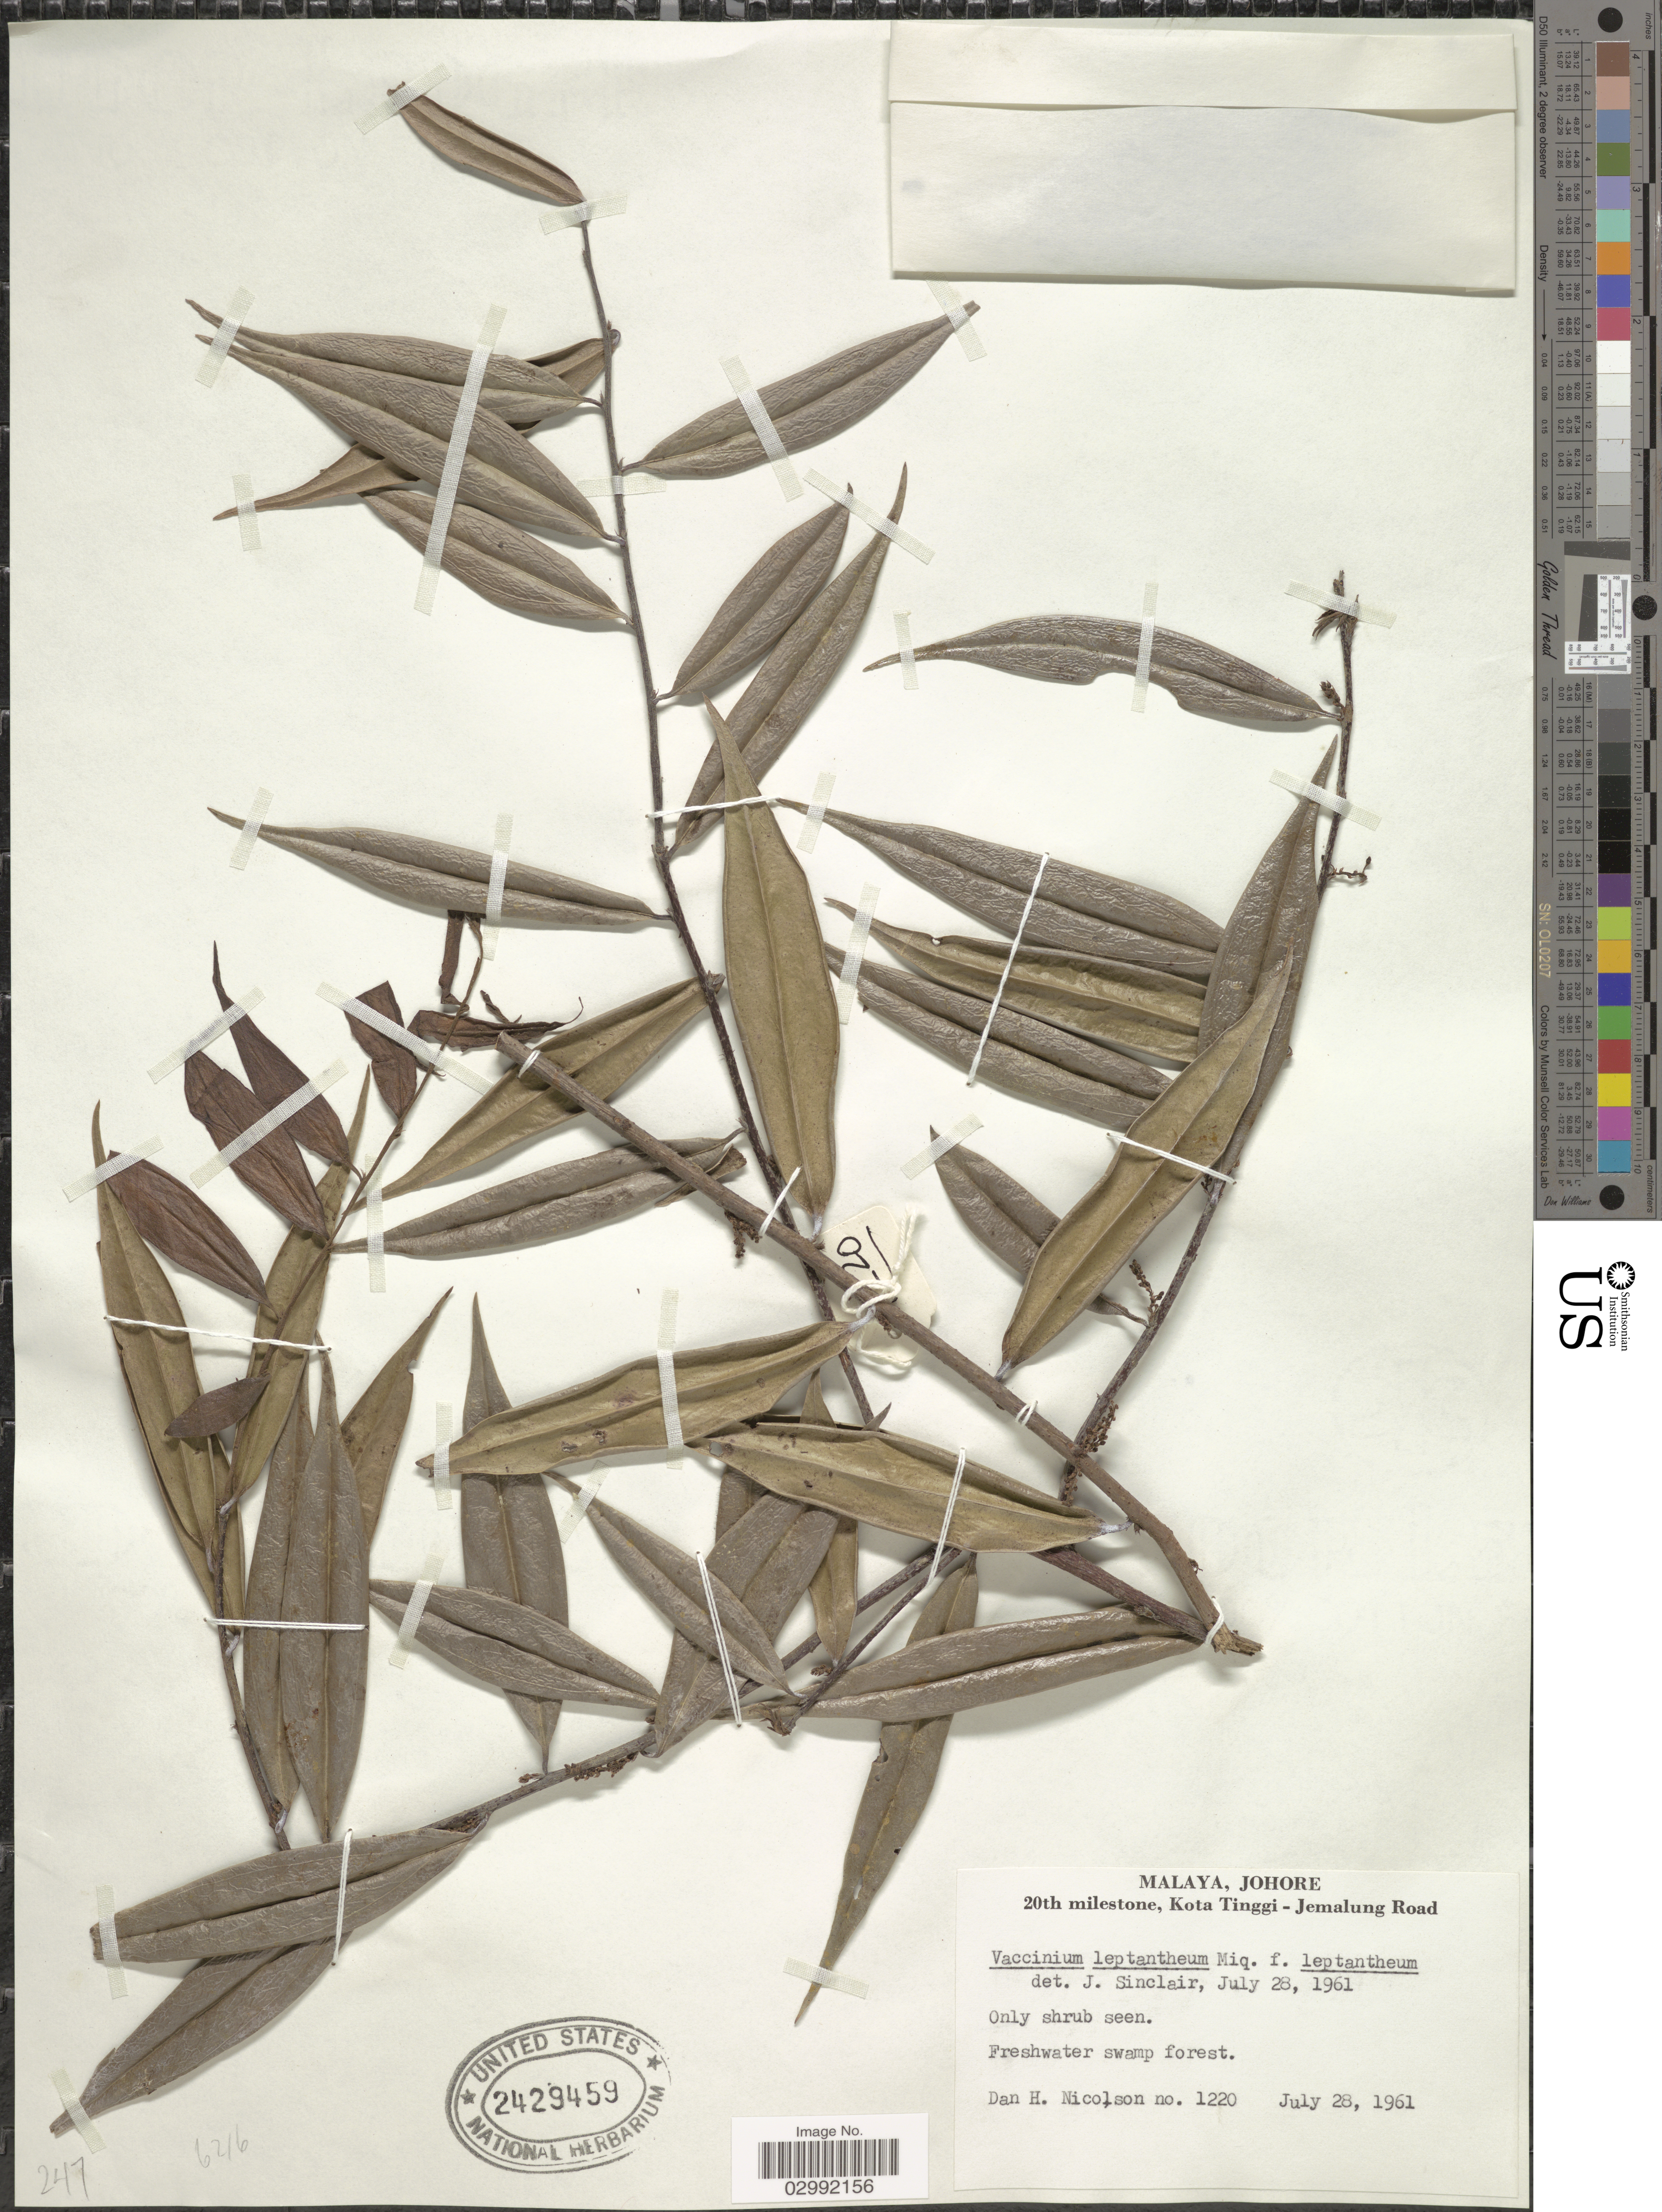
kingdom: Plantae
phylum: Tracheophyta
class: Magnoliopsida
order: Ericales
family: Ericaceae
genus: Vaccinium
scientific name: Vaccinium leptanthum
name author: Miq.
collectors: D. H. Nicolson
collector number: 1220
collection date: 1961-07-28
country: Malaysia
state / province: Johor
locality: Malaya, Johore, 20th milestone, Kota Tinggi - Jemalung Road, Freshwater swamp forest.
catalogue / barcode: US 2429459